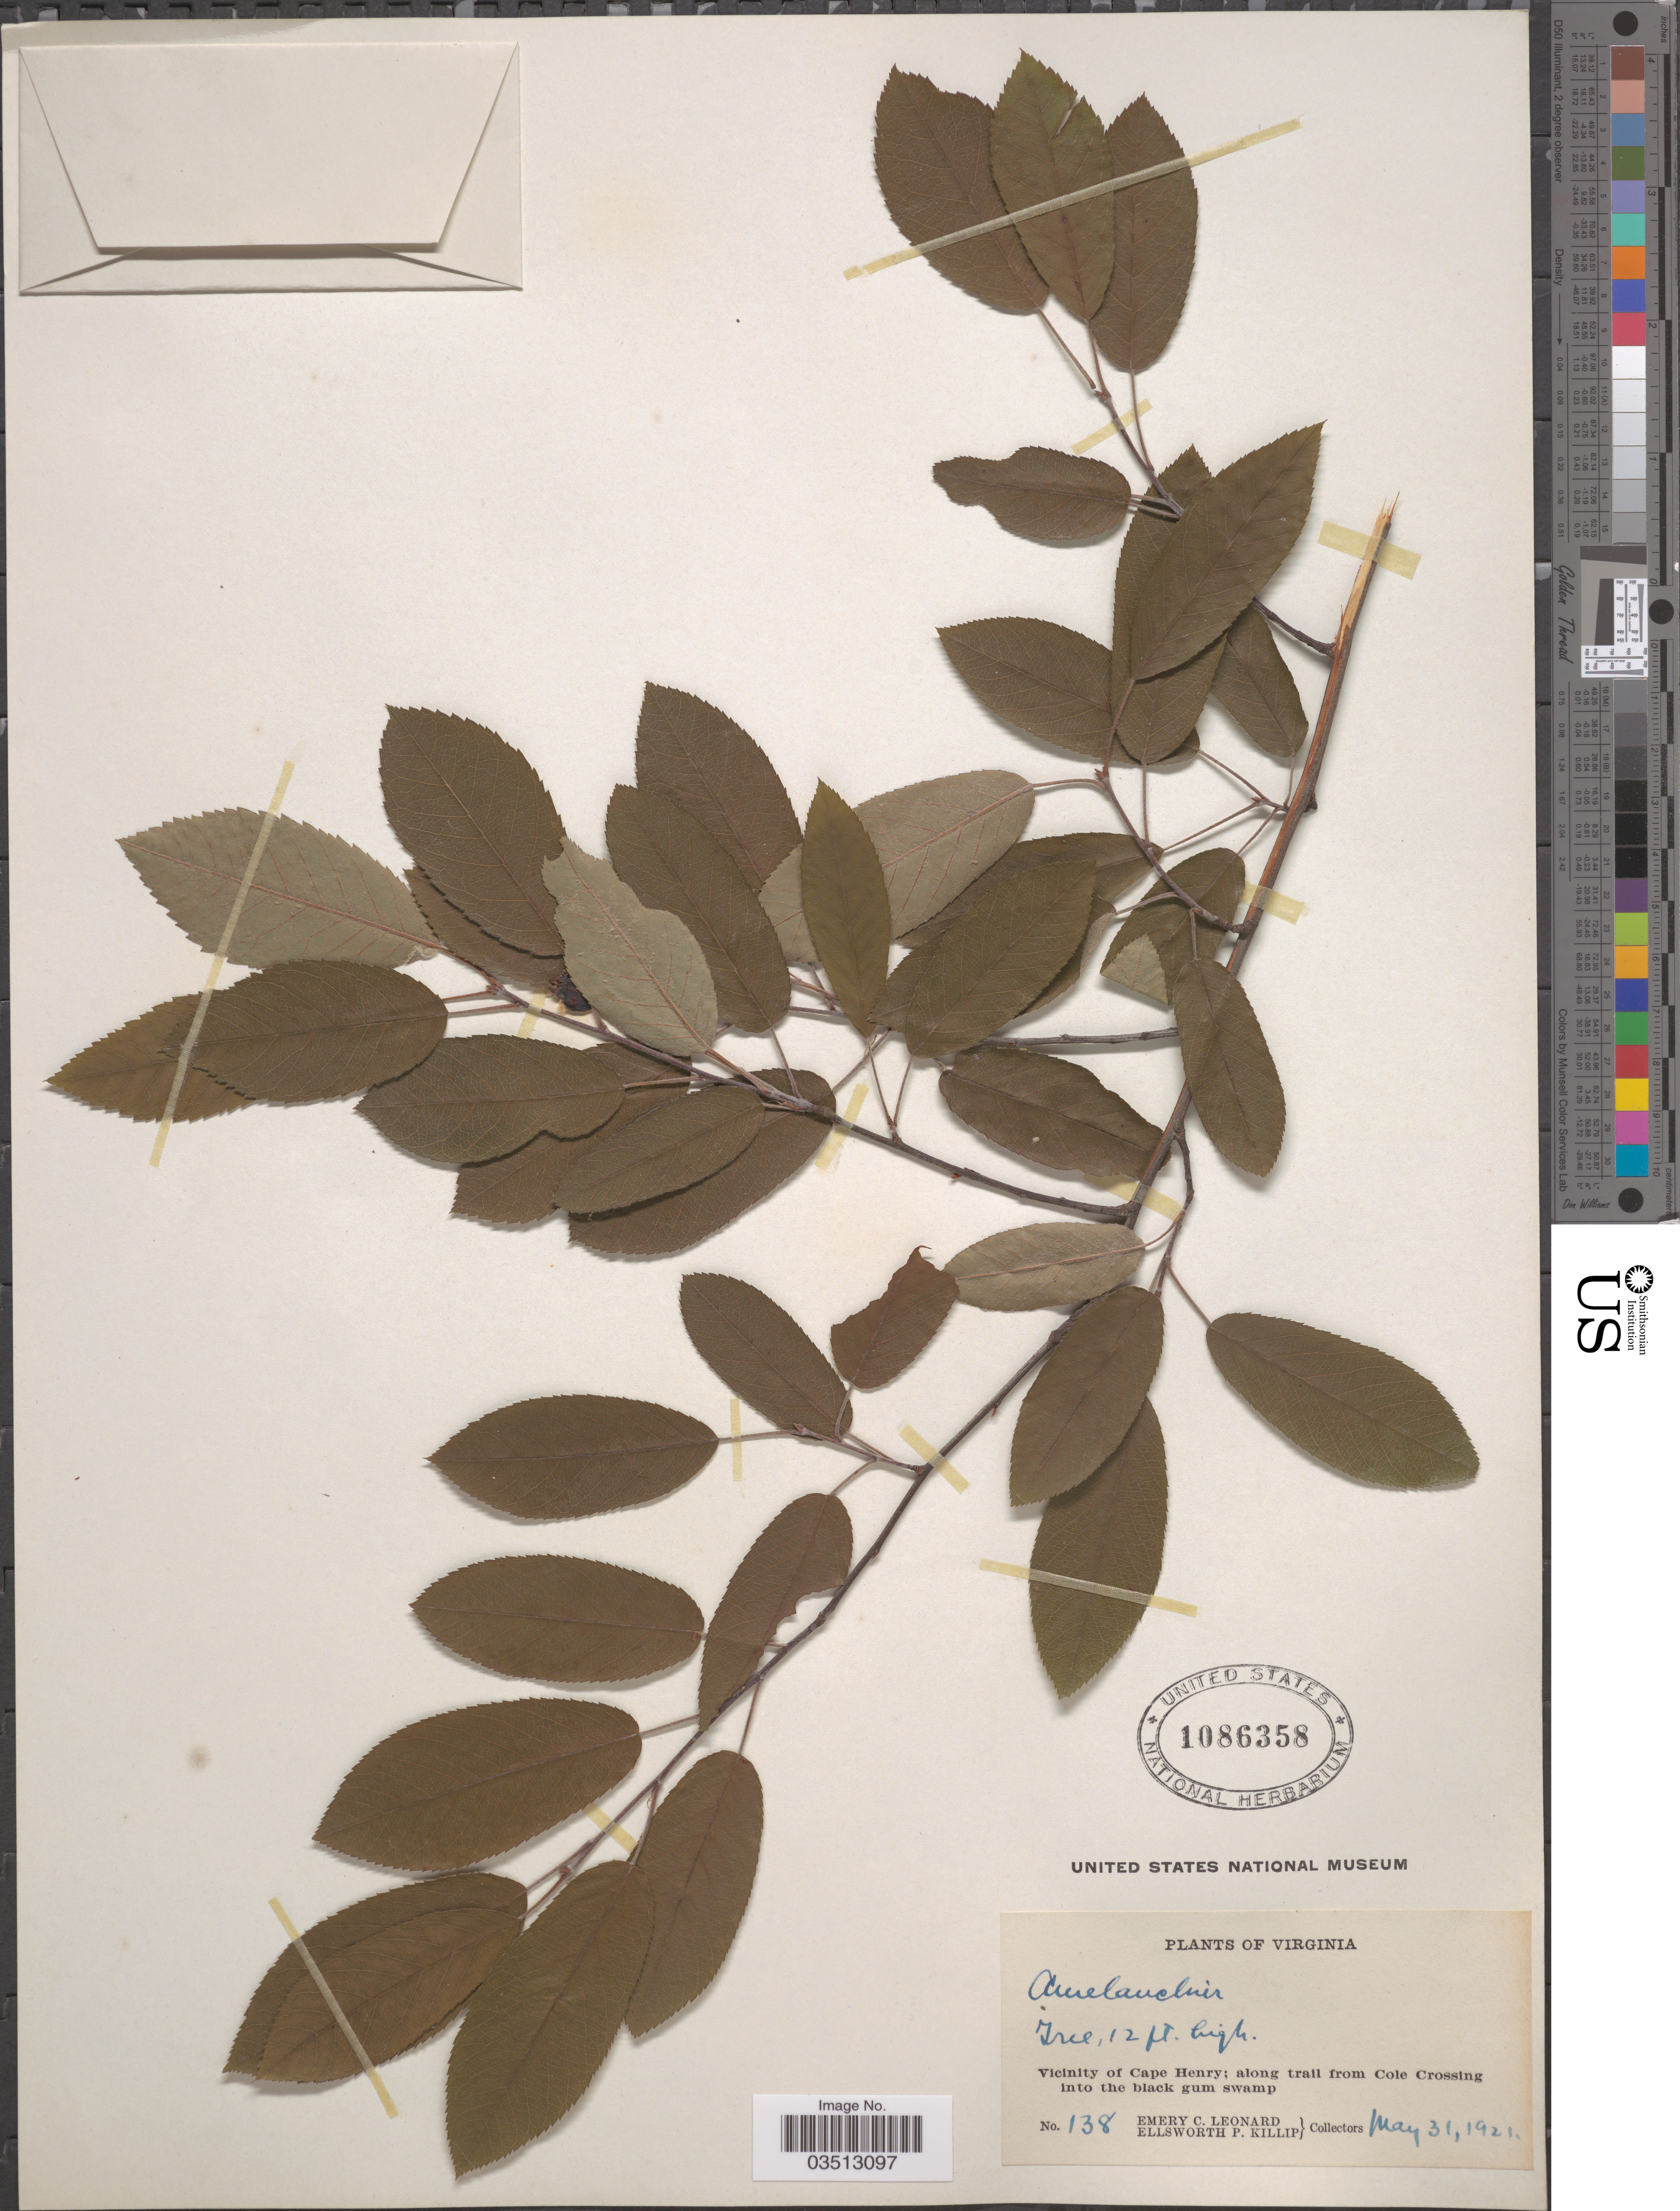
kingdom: Plantae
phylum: Tracheophyta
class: Magnoliopsida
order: Rosales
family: Rosaceae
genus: Amelanchier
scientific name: Amelanchier sp.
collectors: E. C. Leonard & E. P. Killip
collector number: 138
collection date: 1921-05-31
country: United States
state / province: Virginia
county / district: City of Virginia Beach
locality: Vicinity of Cape Henry; along trail from Cole Crossing into the black gum swamp.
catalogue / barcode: US 1086358